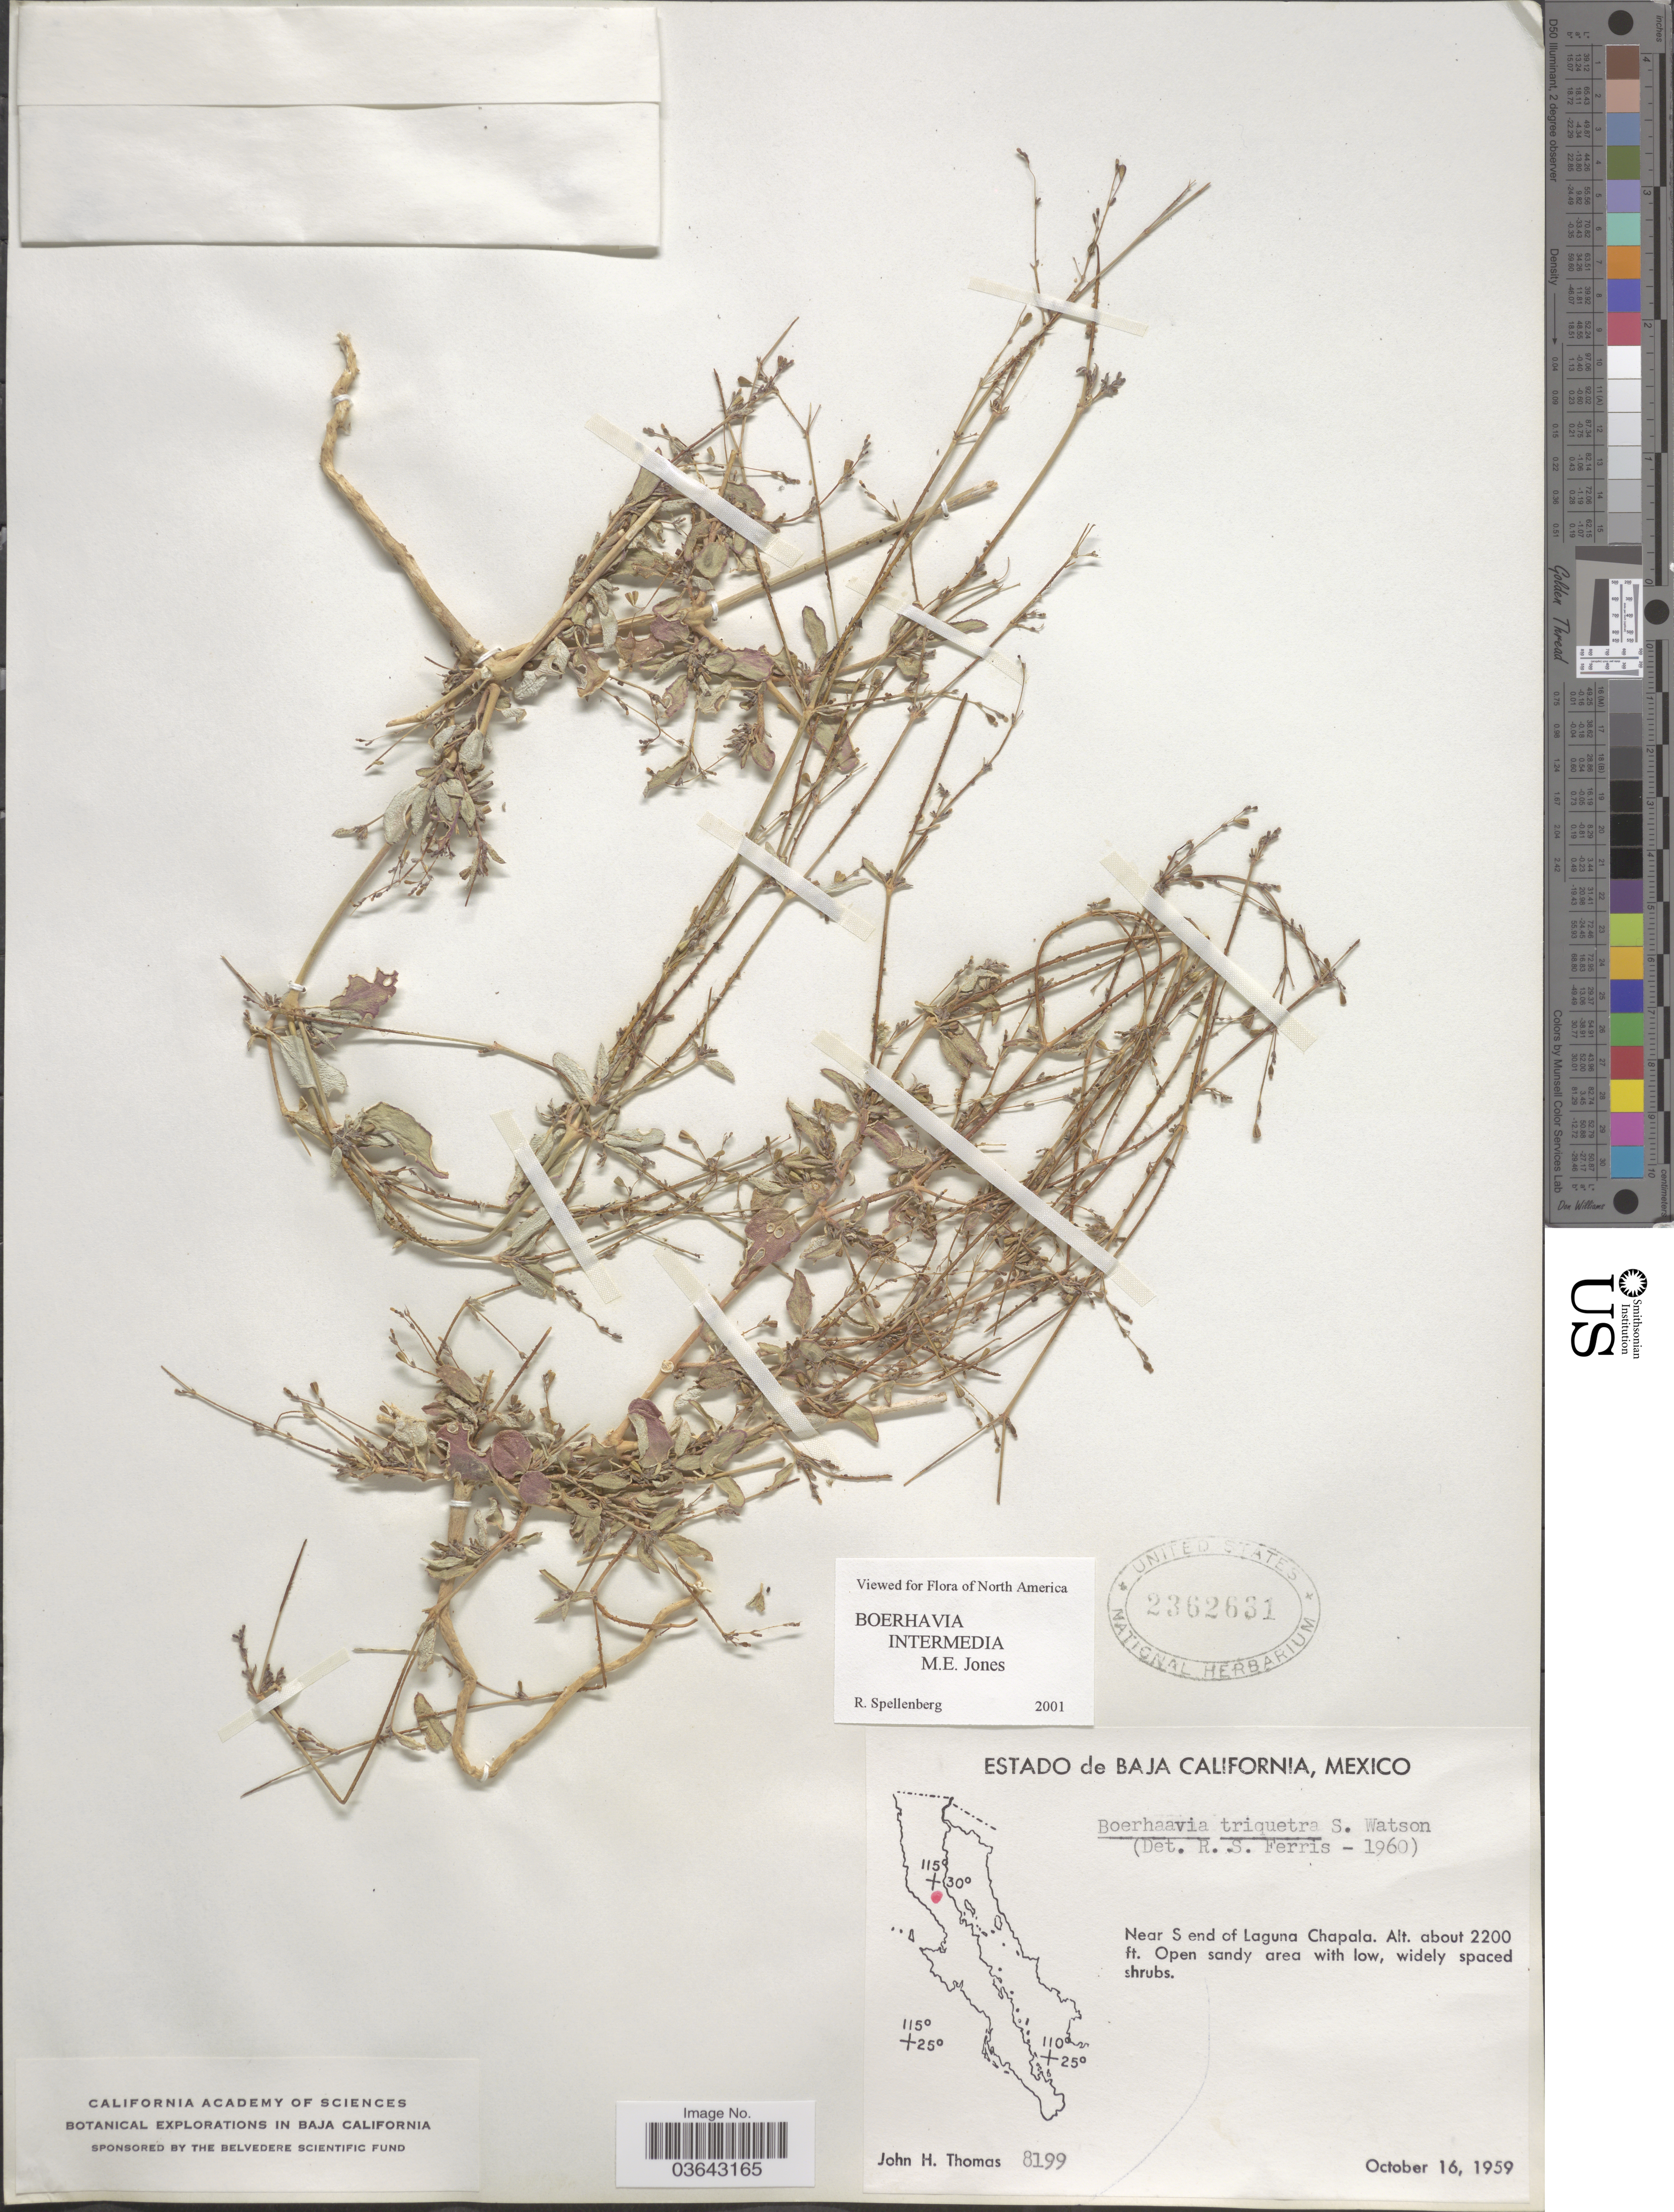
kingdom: Plantae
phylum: Tracheophyta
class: Magnoliopsida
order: Caryophyllales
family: Nyctaginaceae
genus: Boerhavia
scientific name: Boerhavia intermedia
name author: M.E. Jones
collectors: J. H. Thomas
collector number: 8199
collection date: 1959-10-16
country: Mexico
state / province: Baja California Norte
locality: Near S end of Laguna Chapala.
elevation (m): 671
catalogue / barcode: US 2362631